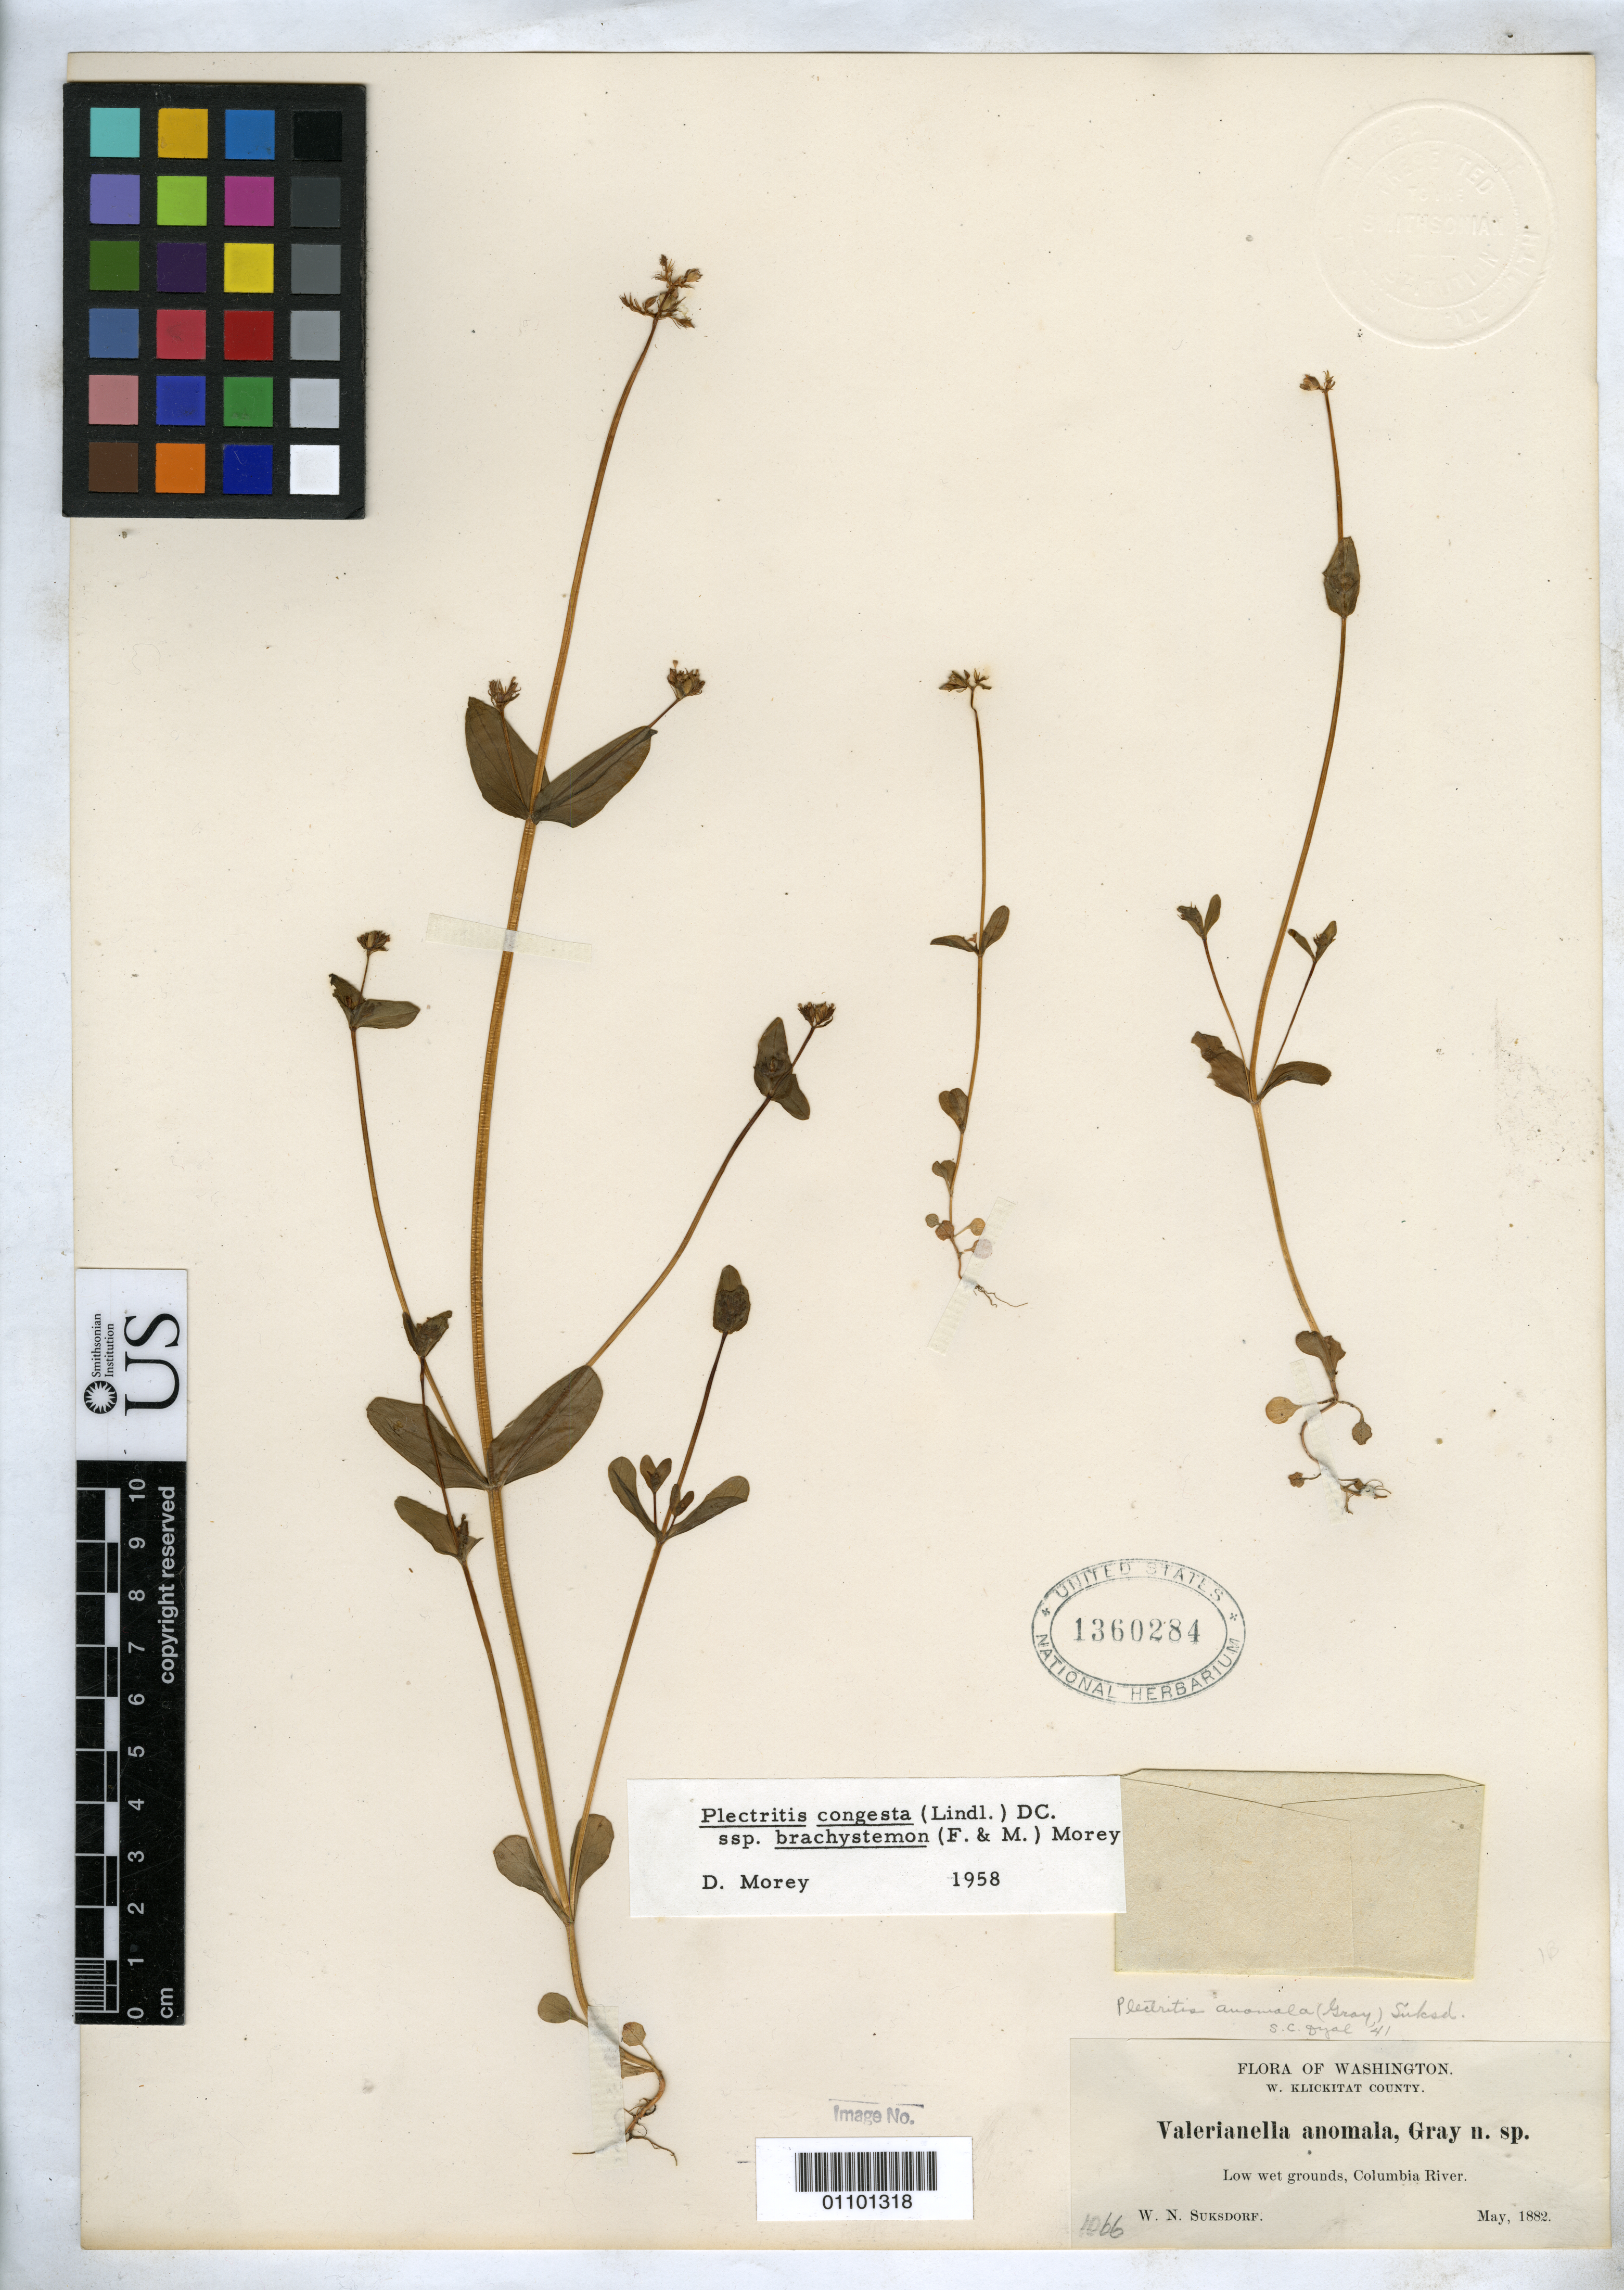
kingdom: Plantae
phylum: Tracheophyta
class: Magnoliopsida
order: Dipsacales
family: Caprifoliaceae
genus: Valerianella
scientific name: Valerianella anomala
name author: A. Gray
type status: Syntype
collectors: W. N. Suksdorf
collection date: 1892-05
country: United States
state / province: Washington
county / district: Klickitat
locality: W. Klickikat Co. Low wet grounds, Columbia River.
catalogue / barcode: US 1360284